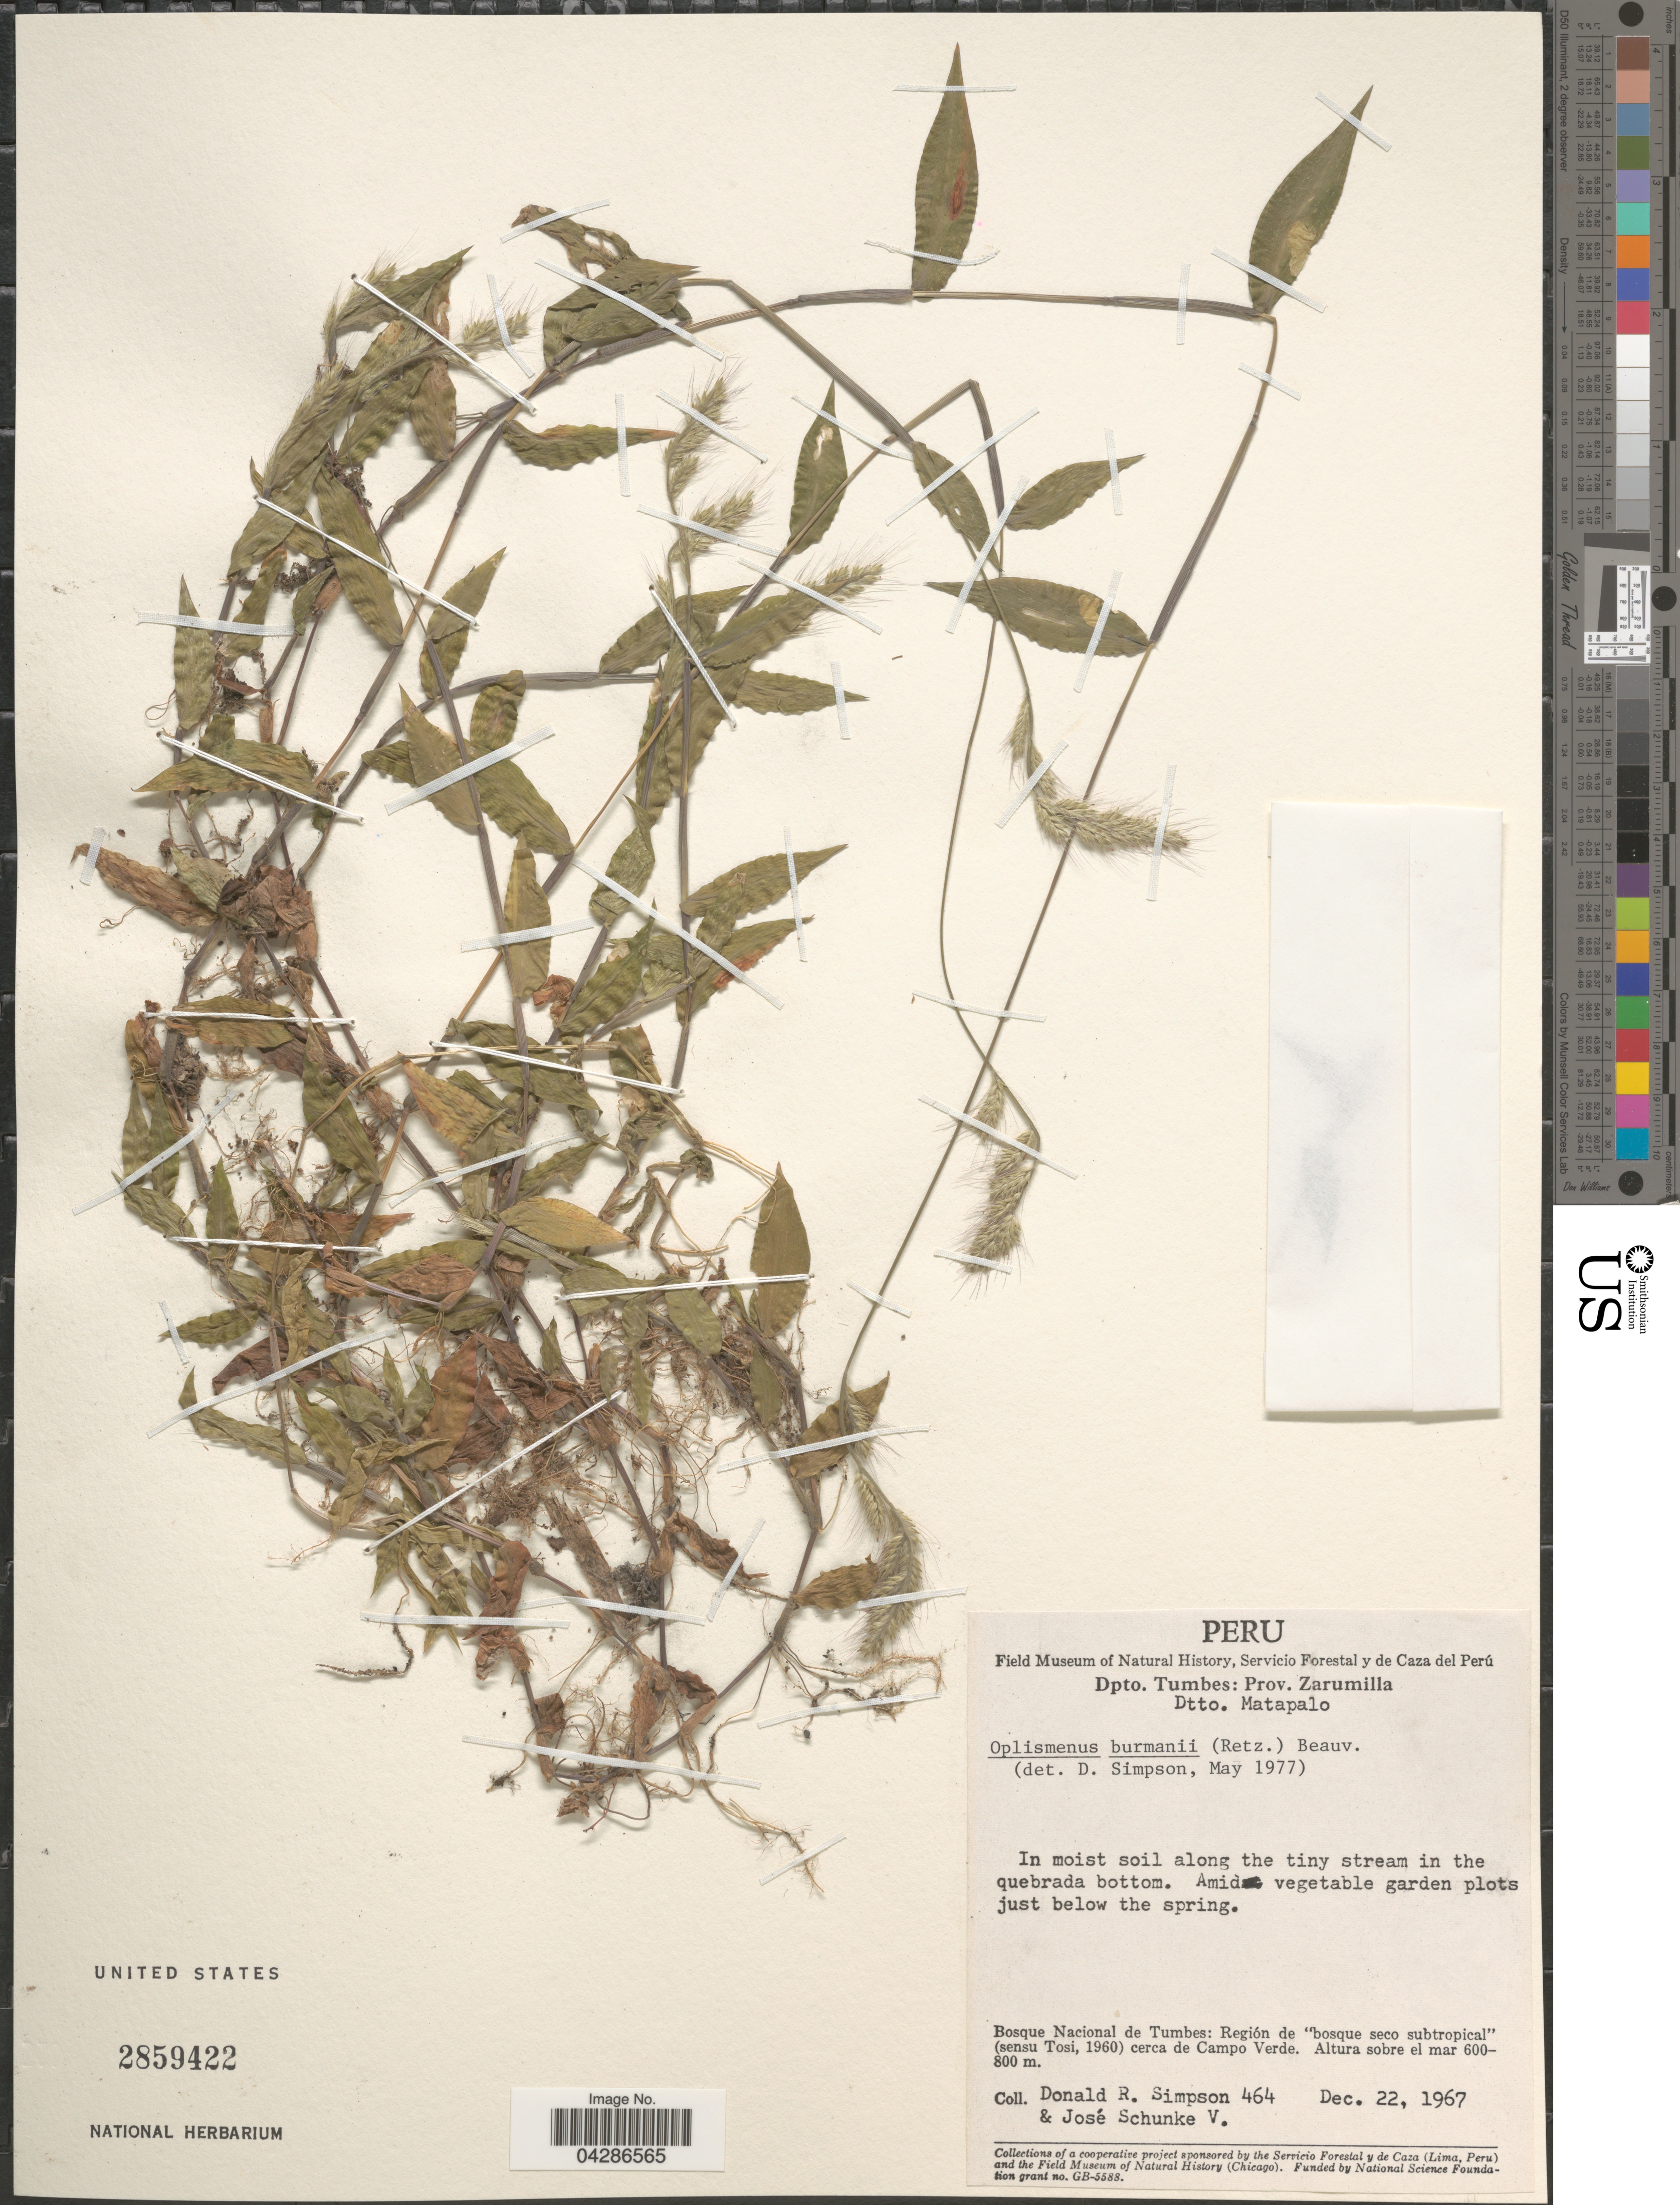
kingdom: Plantae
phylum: Tracheophyta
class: Liliopsida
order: Poales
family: Poaceae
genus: Oplismenus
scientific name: Oplismenus burmannii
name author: (Retz.) P. Beauv.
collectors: D. R. Simpson & J. Schunke Vigo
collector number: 464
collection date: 1967-12-22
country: Peru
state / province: Tumbes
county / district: Zarumilla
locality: Dpto. Tumbes: Prov. Zarumilla. Dtto. Matapalo. Bosque Nacional de Tumbes: Región de "bosque seco subtropical" (sensu Tosi, 1960) cerca de Campo Verde.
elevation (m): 600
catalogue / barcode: US 2859422